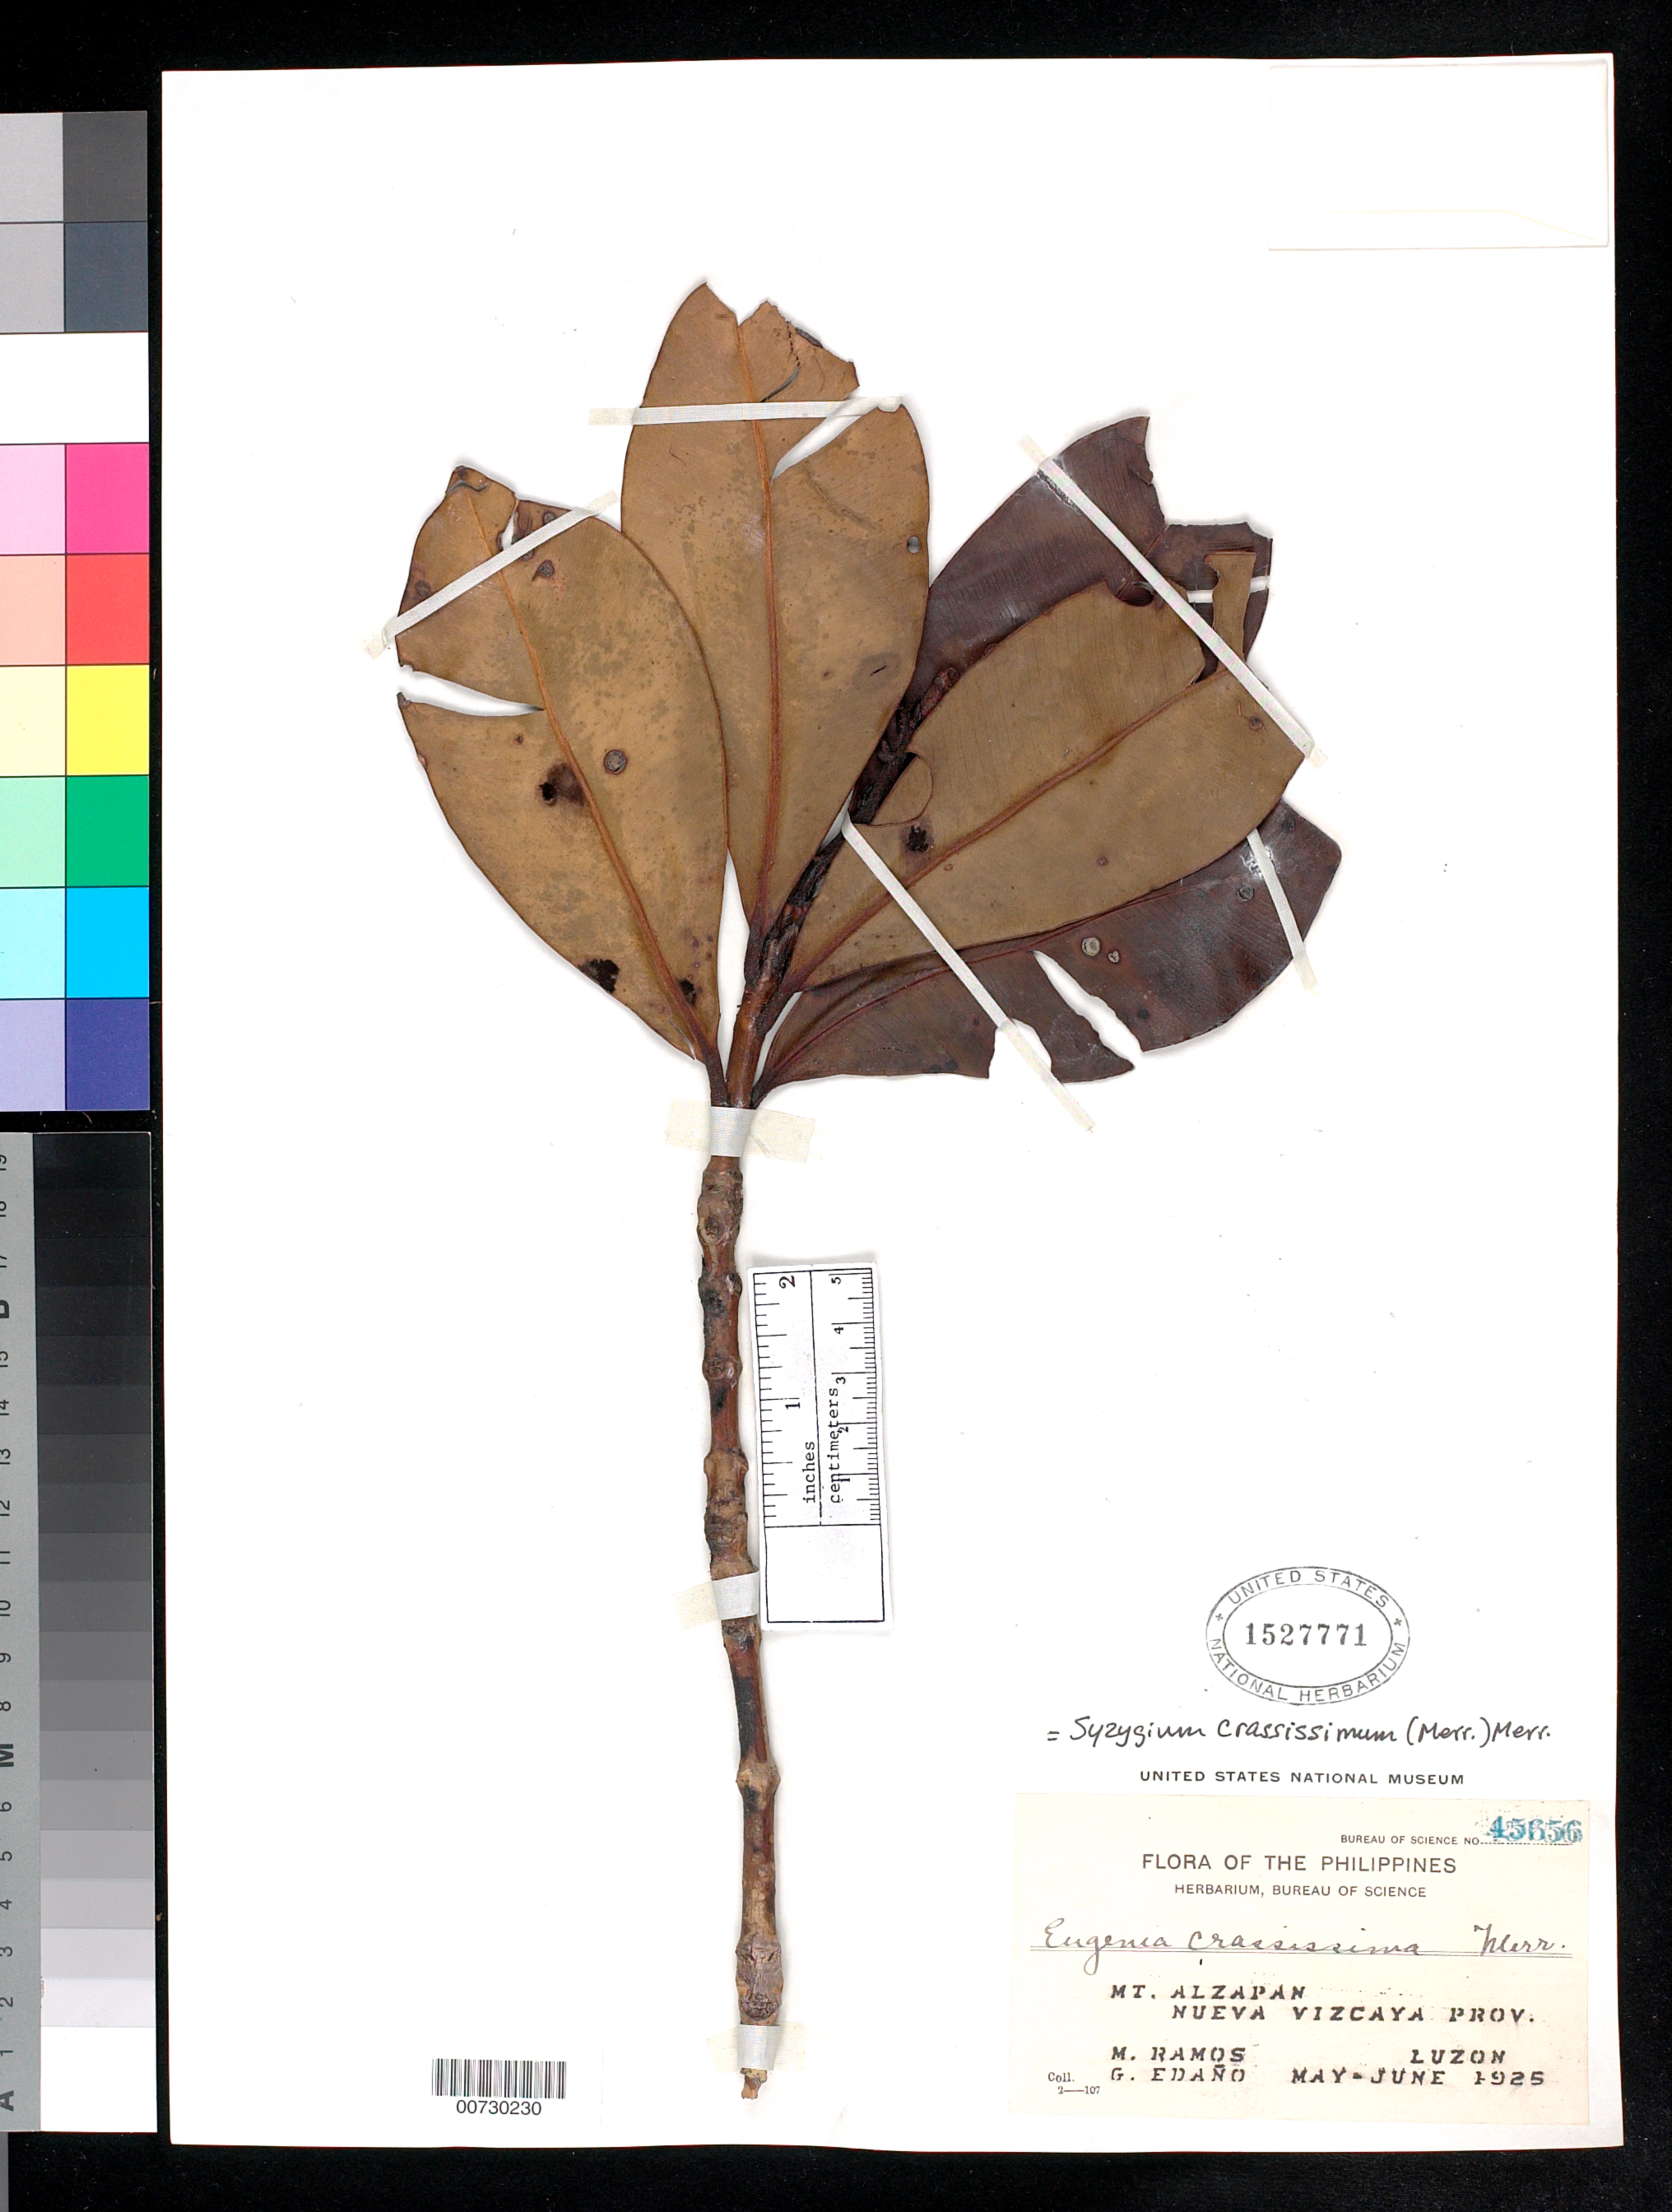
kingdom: Plantae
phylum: Tracheophyta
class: Magnoliopsida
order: Myrtales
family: Myrtaceae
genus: Syzygium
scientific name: Syzygium crassissimum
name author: (Merr.) Merr.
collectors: M. Ramos & G. E. Edaño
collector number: Bur. Sci. 45656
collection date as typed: May 1925 to -- Jun 1925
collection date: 1925-05/1925-06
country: Philippines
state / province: Cagayan Valley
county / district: Nueva Vizcaya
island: Luzon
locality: Mt. Alzapan.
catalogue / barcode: US 1527771